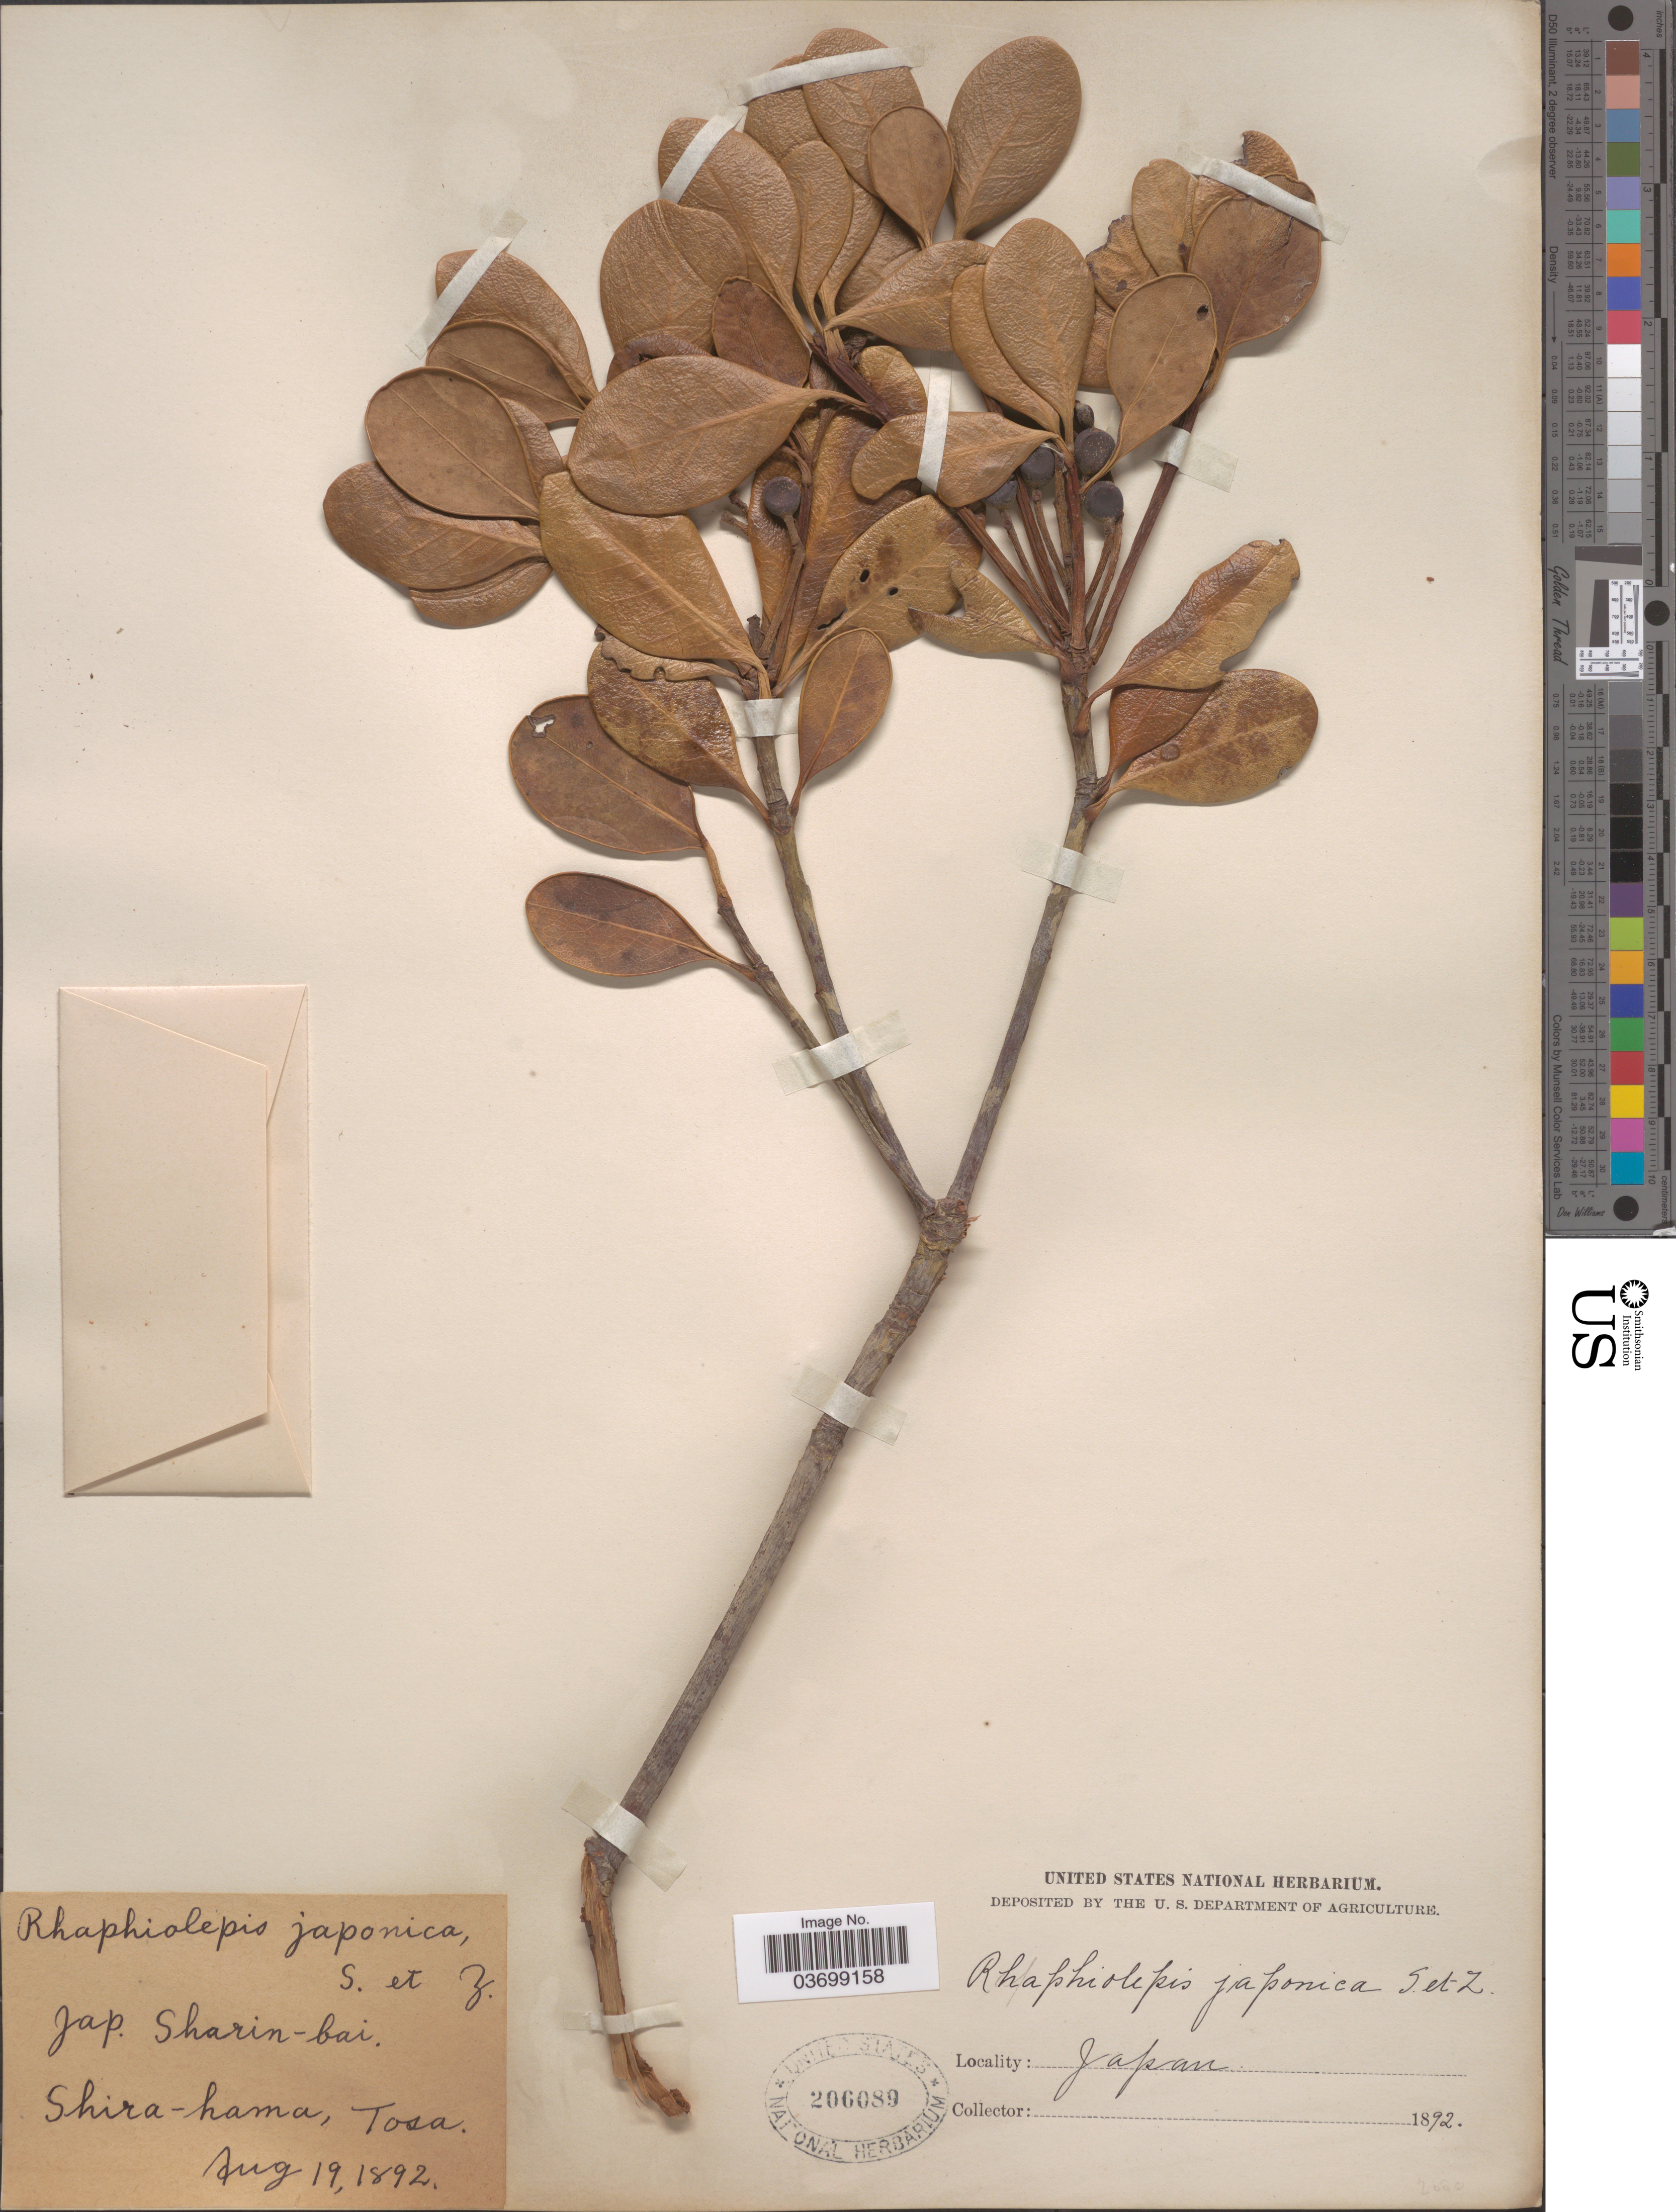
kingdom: Plantae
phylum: Tracheophyta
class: Magnoliopsida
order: Rosales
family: Rosaceae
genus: Rhaphiolepis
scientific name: Rhaphiolepis umbellata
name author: (Thunb.) Makino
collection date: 1892-08-19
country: Japan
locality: Shira-hama, Tosa.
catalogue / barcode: US 206089